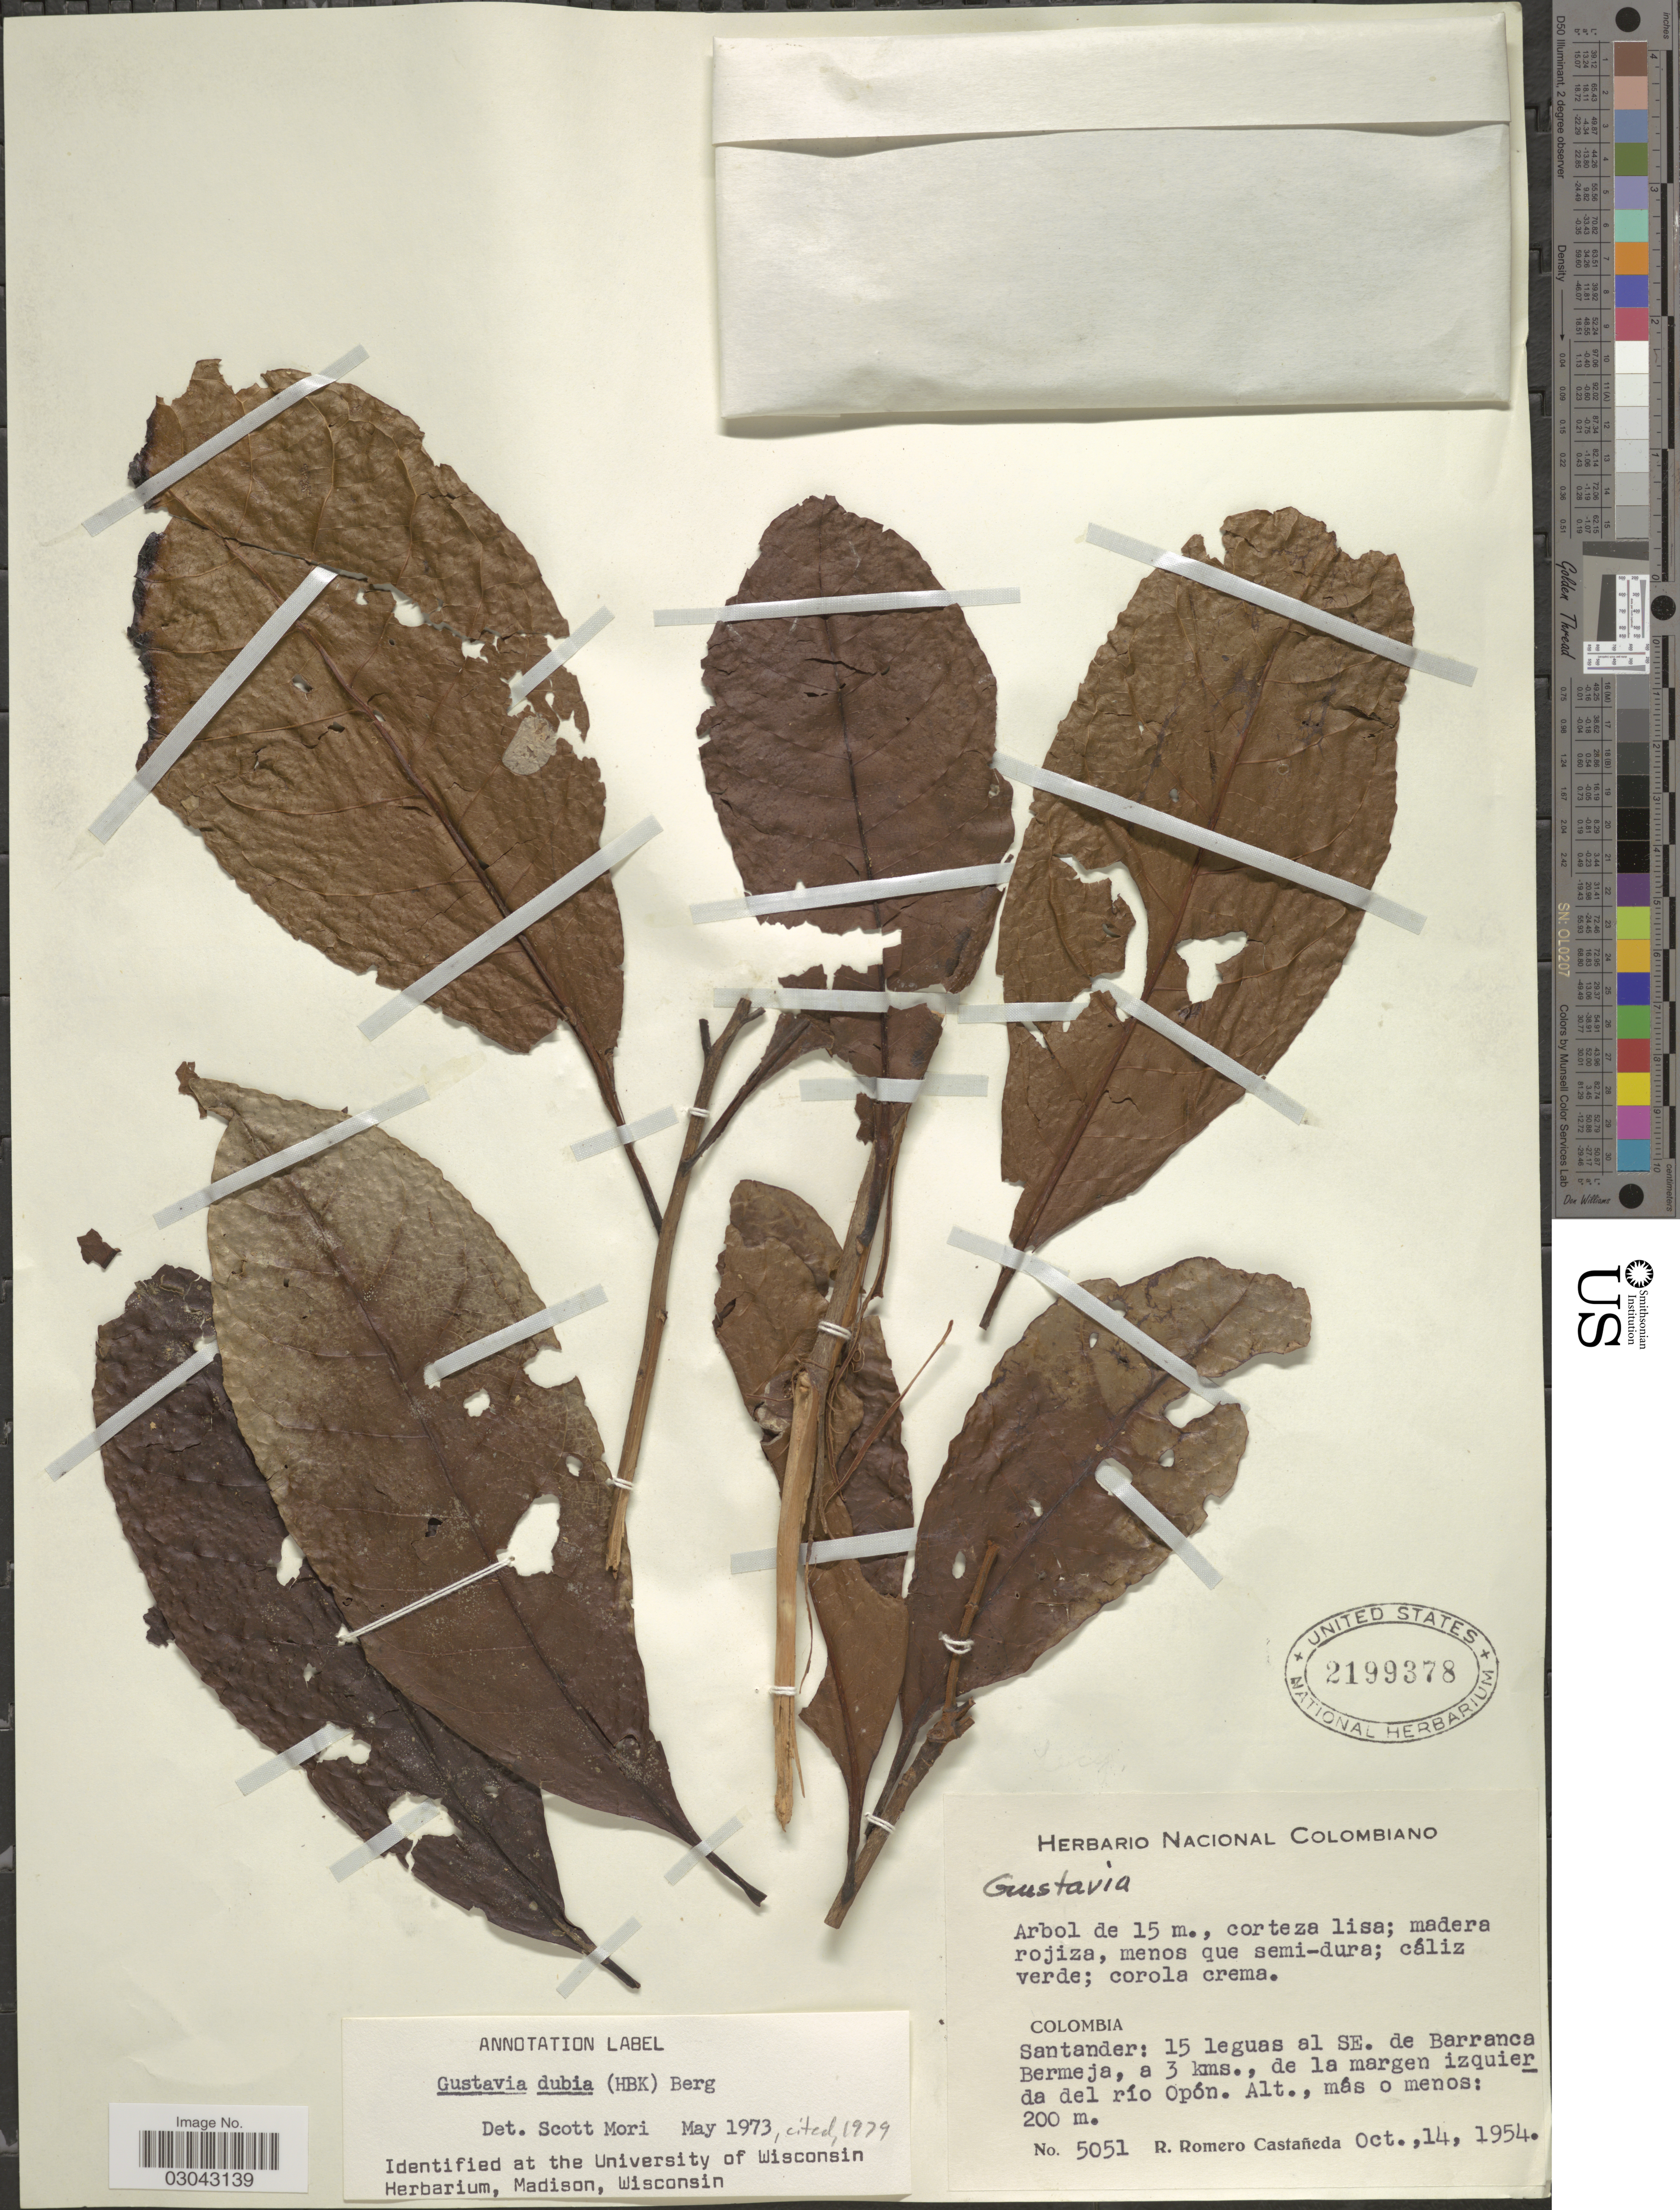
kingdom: Plantae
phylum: Tracheophyta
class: Magnoliopsida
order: Ericales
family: Lecythidaceae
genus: Gustavia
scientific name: Gustavia dubia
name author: (Kunth) O. Berg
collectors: R. Romero Castañeda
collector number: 5051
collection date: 1954-10-14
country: Colombia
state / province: Santander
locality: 15 leguas al SE. de Barranca Bermeja, a 3 kms. de la margen izquierda del río Opón.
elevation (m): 200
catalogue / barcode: US 2199378